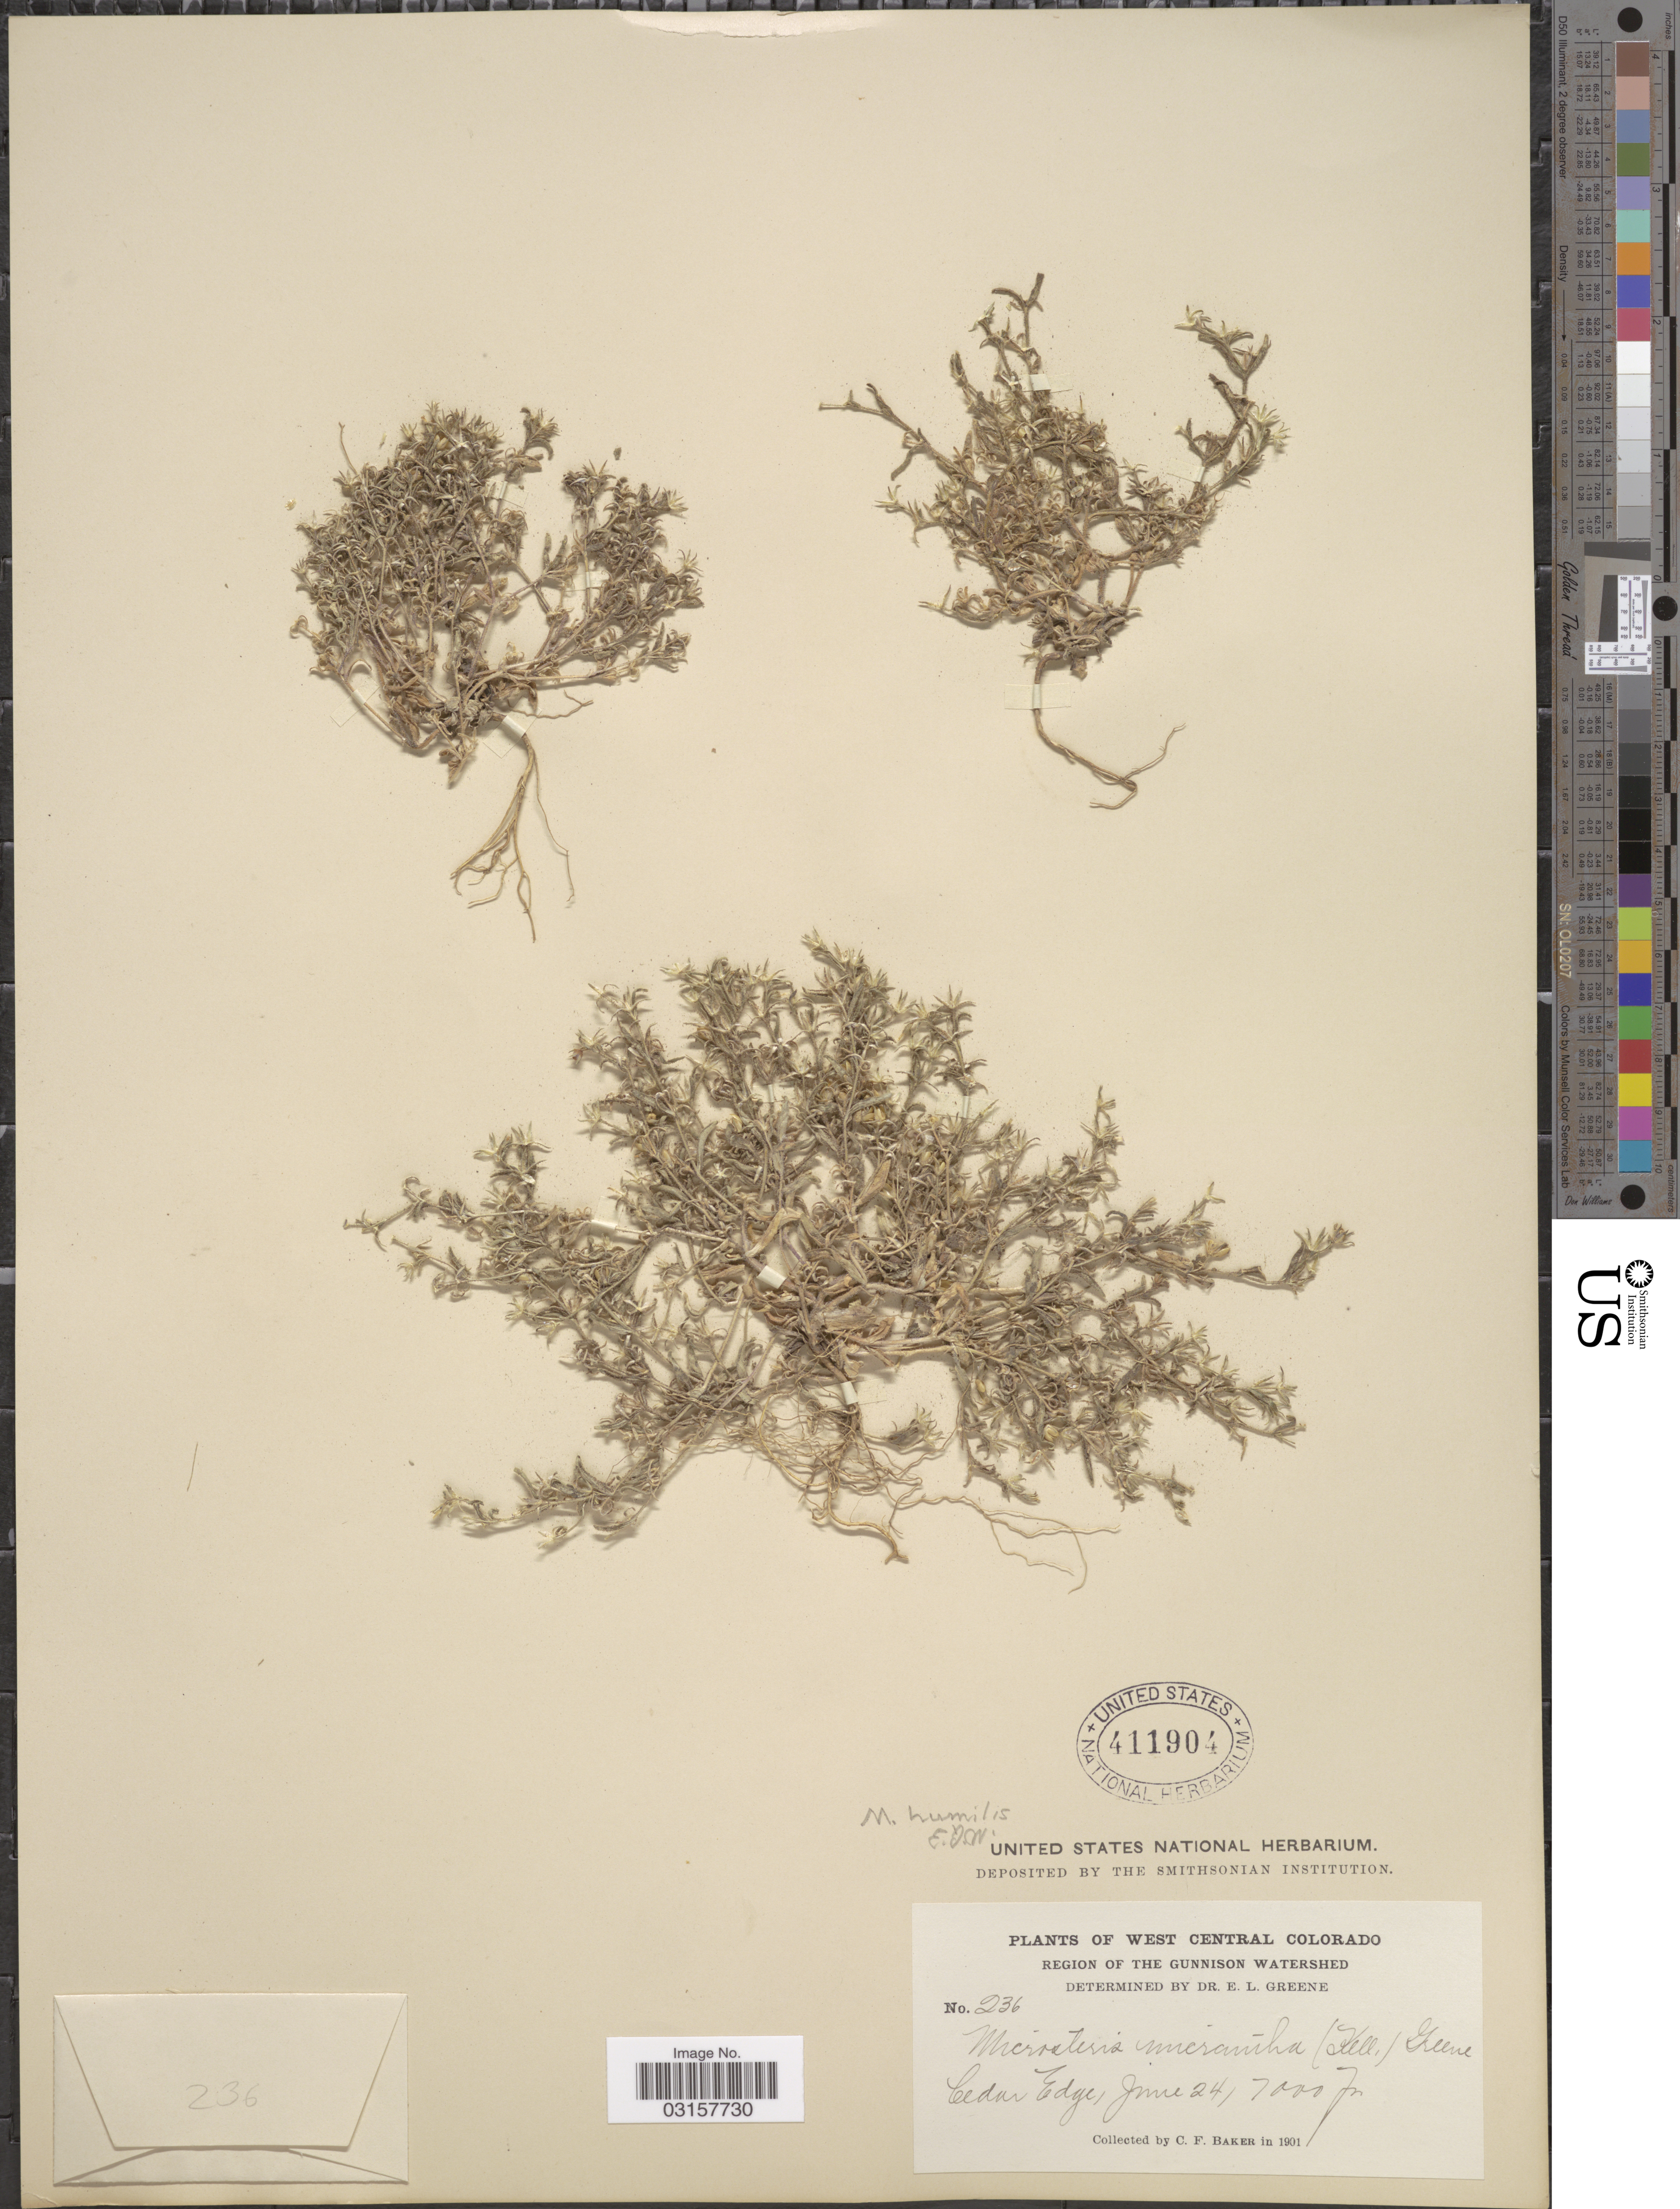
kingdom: Plantae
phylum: Tracheophyta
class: Magnoliopsida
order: Ericales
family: Polemoniaceae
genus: Microsteris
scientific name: Microsteris gracilis var. humilior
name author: (Hook.) Cronquist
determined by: (US) Smithsonian Institution - National Museum of Natural History - Department of Botany (UNITED STATES)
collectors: C. F. Baker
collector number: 236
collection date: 1901-06-24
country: United States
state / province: Colorado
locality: West Central Colorado. Region of the Gunnison Watershed. Cedar Edge.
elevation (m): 2134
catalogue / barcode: US 411904